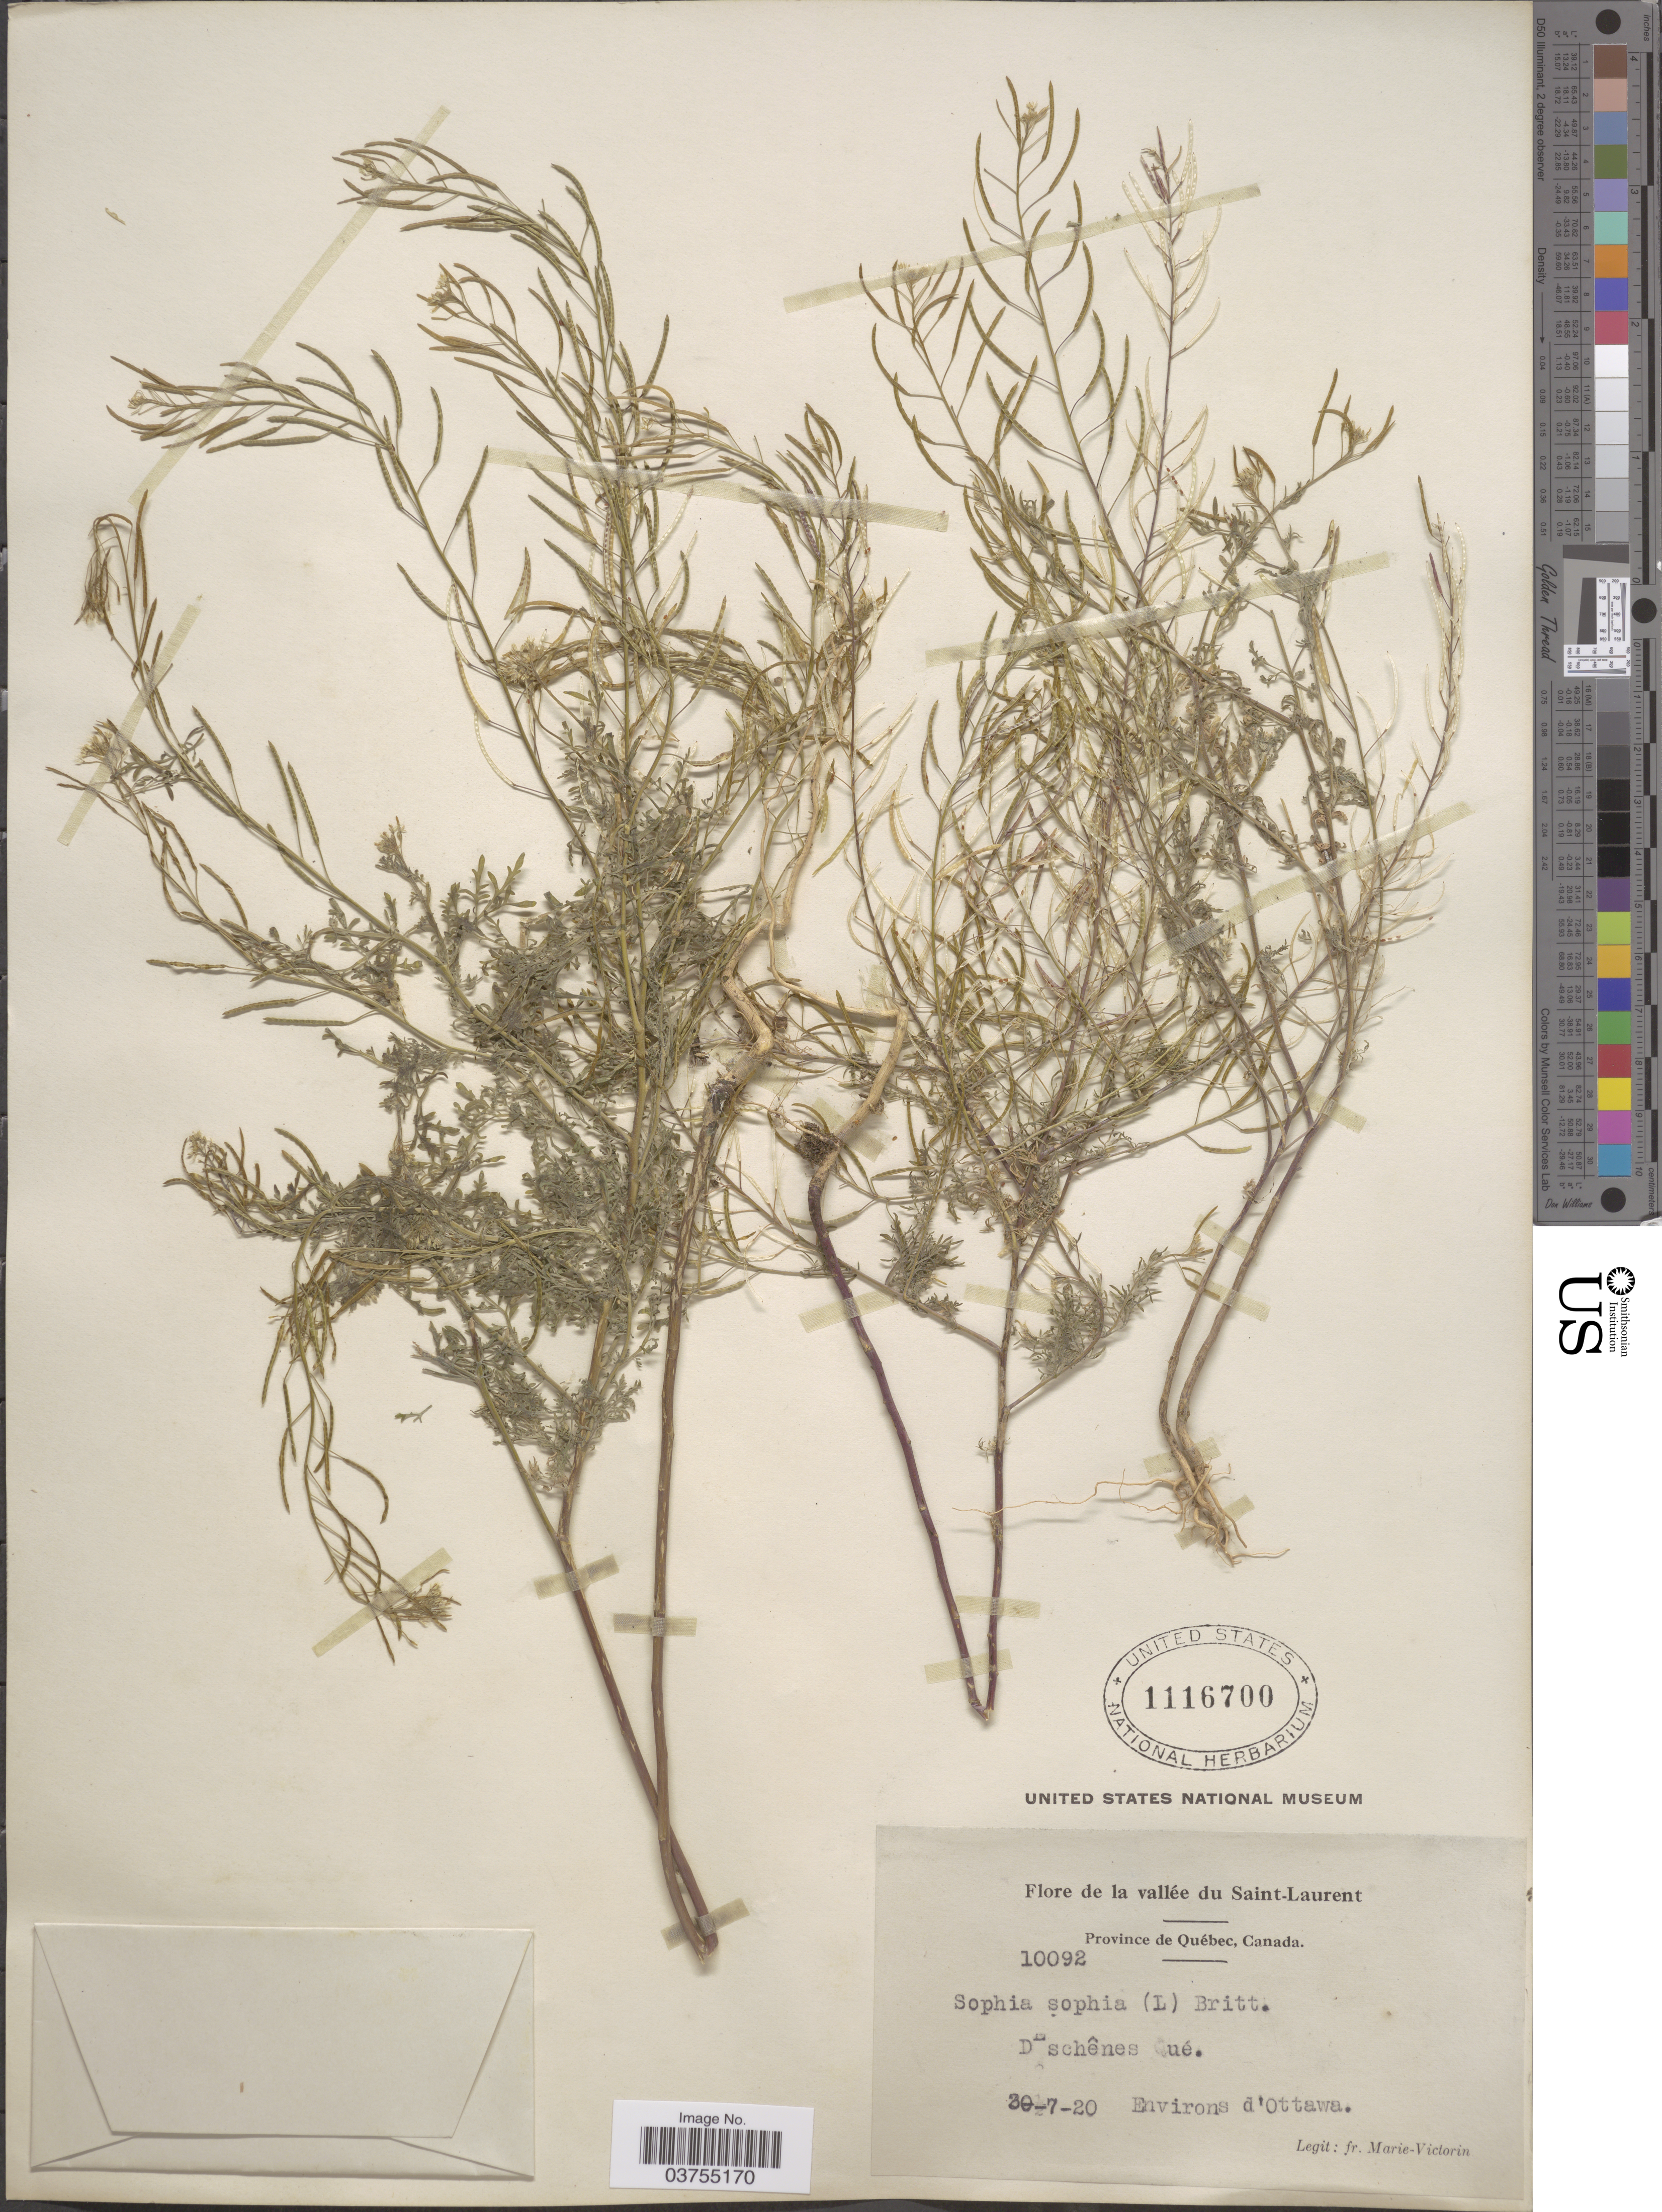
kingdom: Plantae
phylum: Tracheophyta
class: Magnoliopsida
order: Brassicales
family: Brassicaceae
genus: Descurainia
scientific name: Descurainia sophia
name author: (L.) Webb ex Prantl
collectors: Fr. Marie-Victorin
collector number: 10092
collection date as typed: Transcribed d/m/y: 30/7/20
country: Canada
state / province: Quebec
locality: La vallée du Saint-Laurent. D-schênes. Environs d'Ottawa.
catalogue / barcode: US 1116700